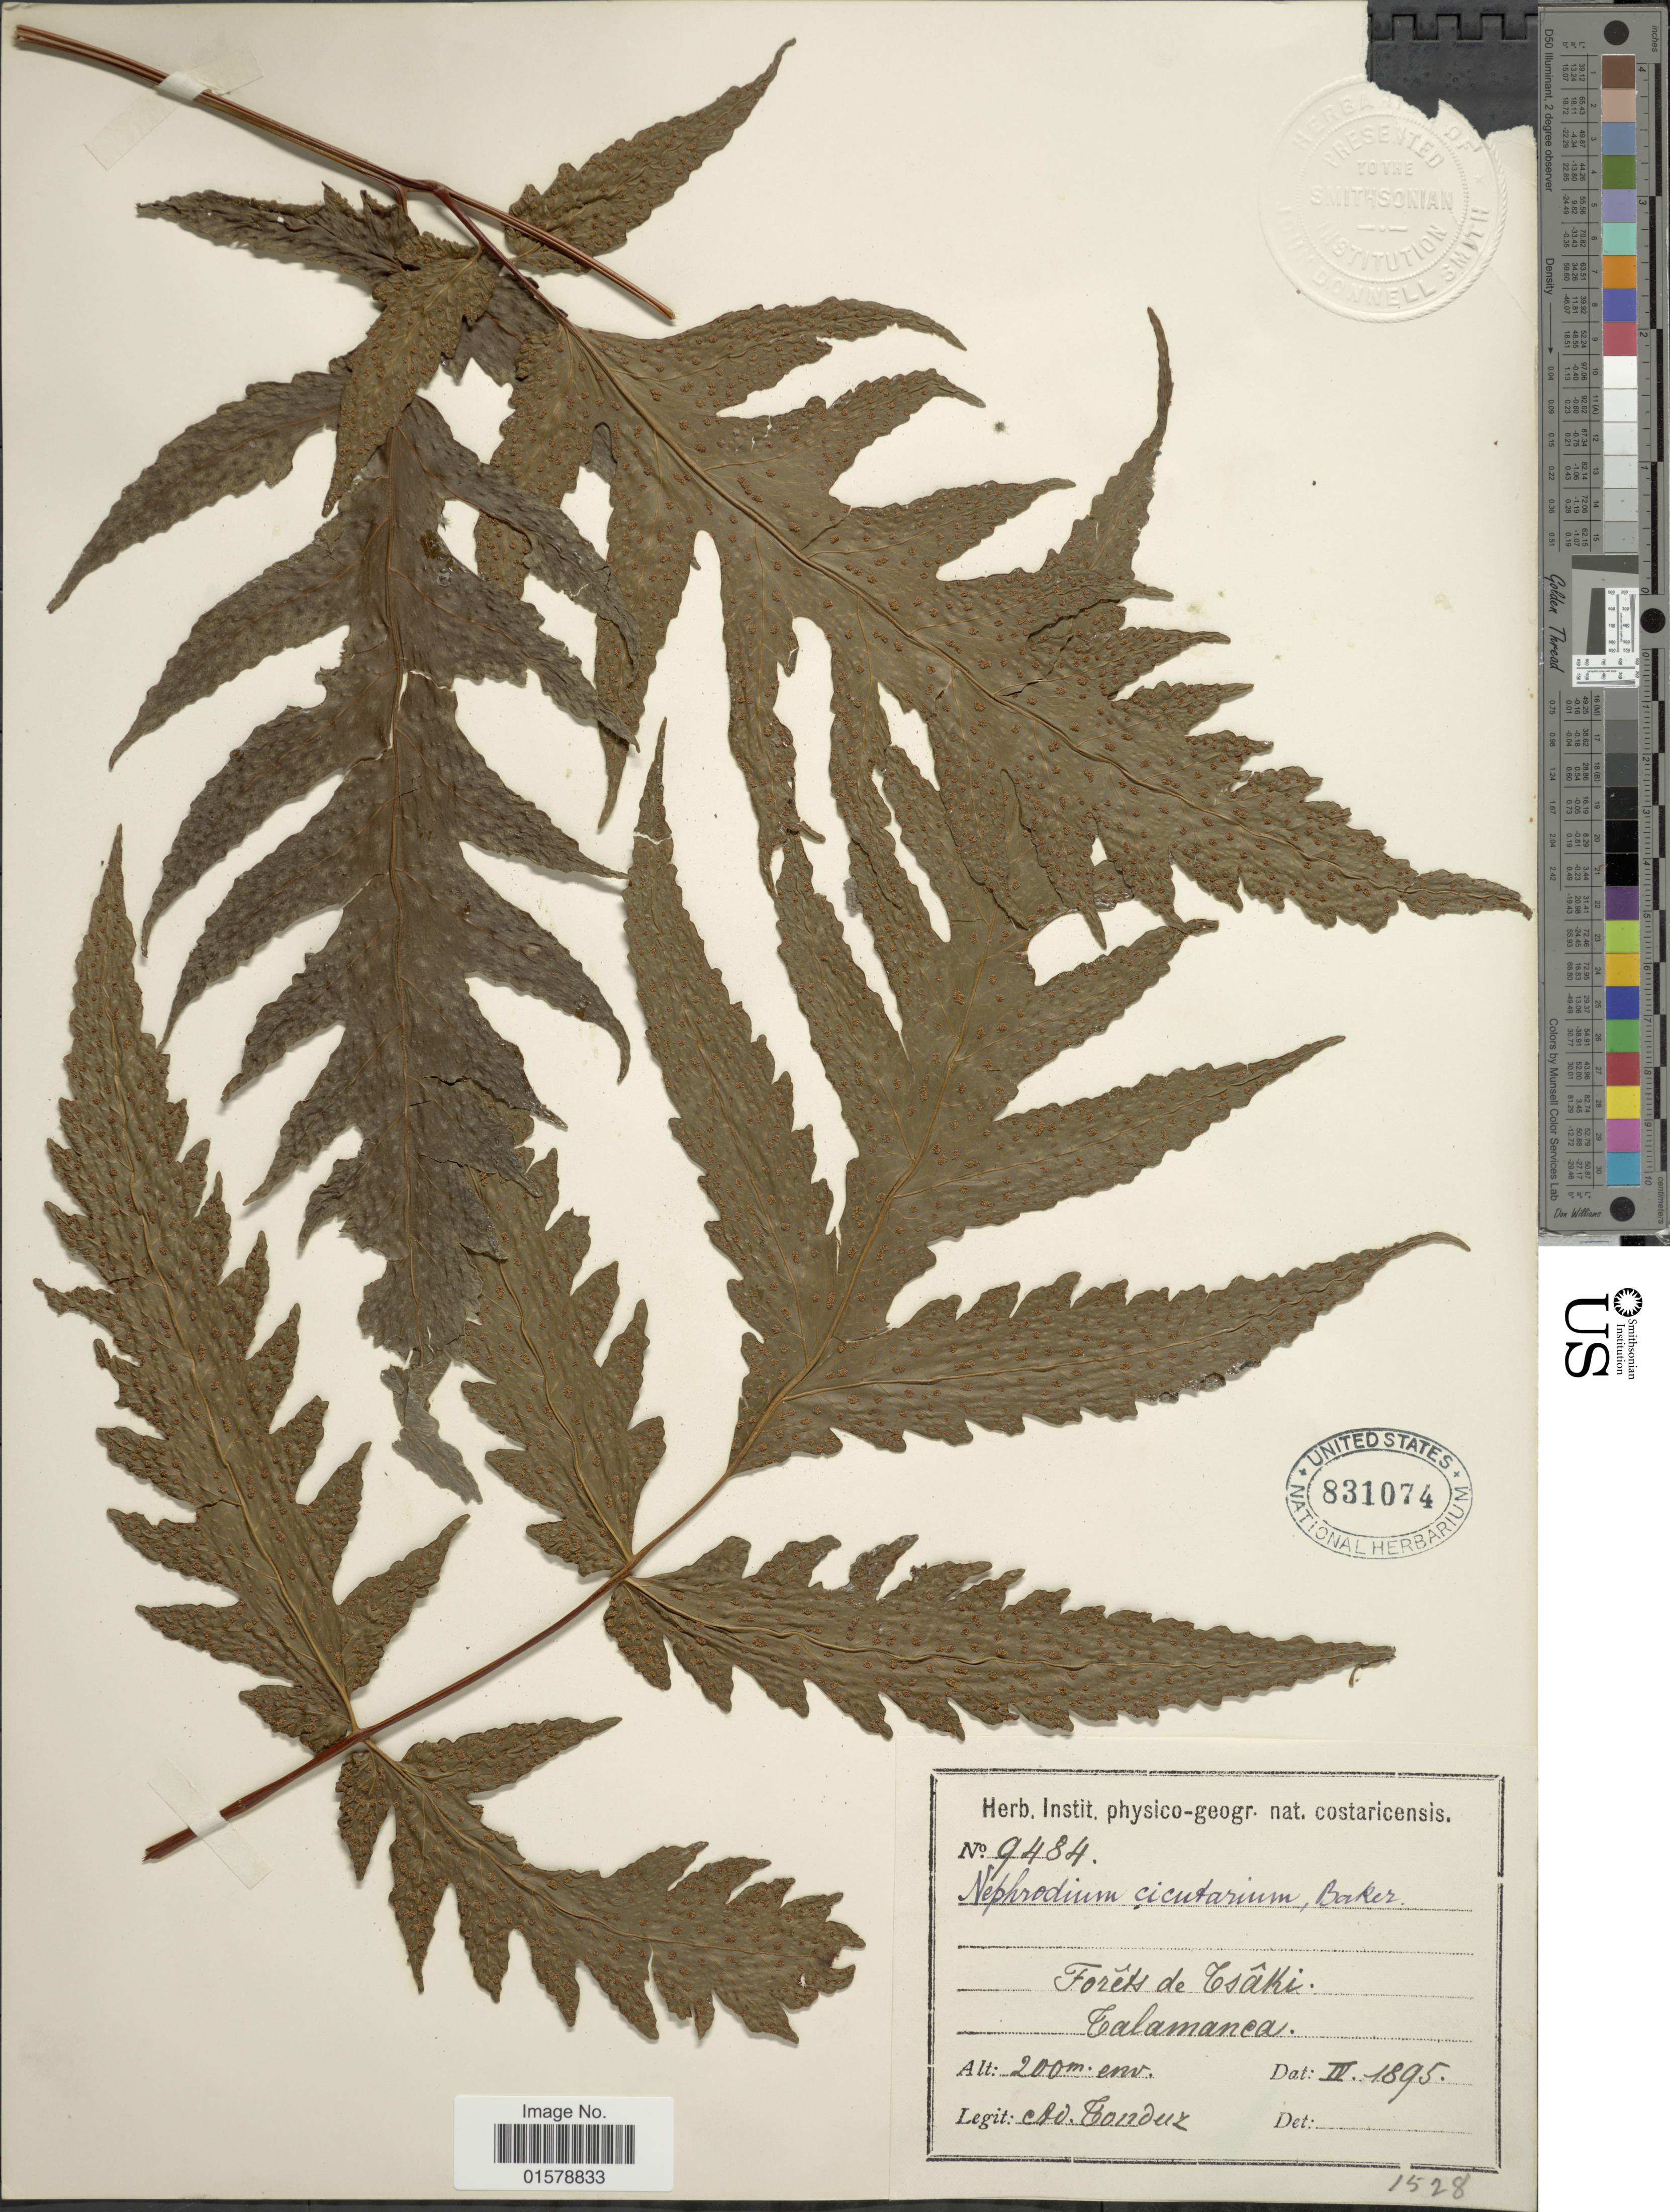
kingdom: Plantae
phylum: Tracheophyta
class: Polypodiopsida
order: Polypodiales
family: Tectariaceae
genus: Tectaria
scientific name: Tectaria rivalis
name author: (Mett. ex Kuhn) C. Chr.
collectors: A. Tonduz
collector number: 9484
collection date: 1895-04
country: Costa Rica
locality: Calamanca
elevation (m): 200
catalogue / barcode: US 831074